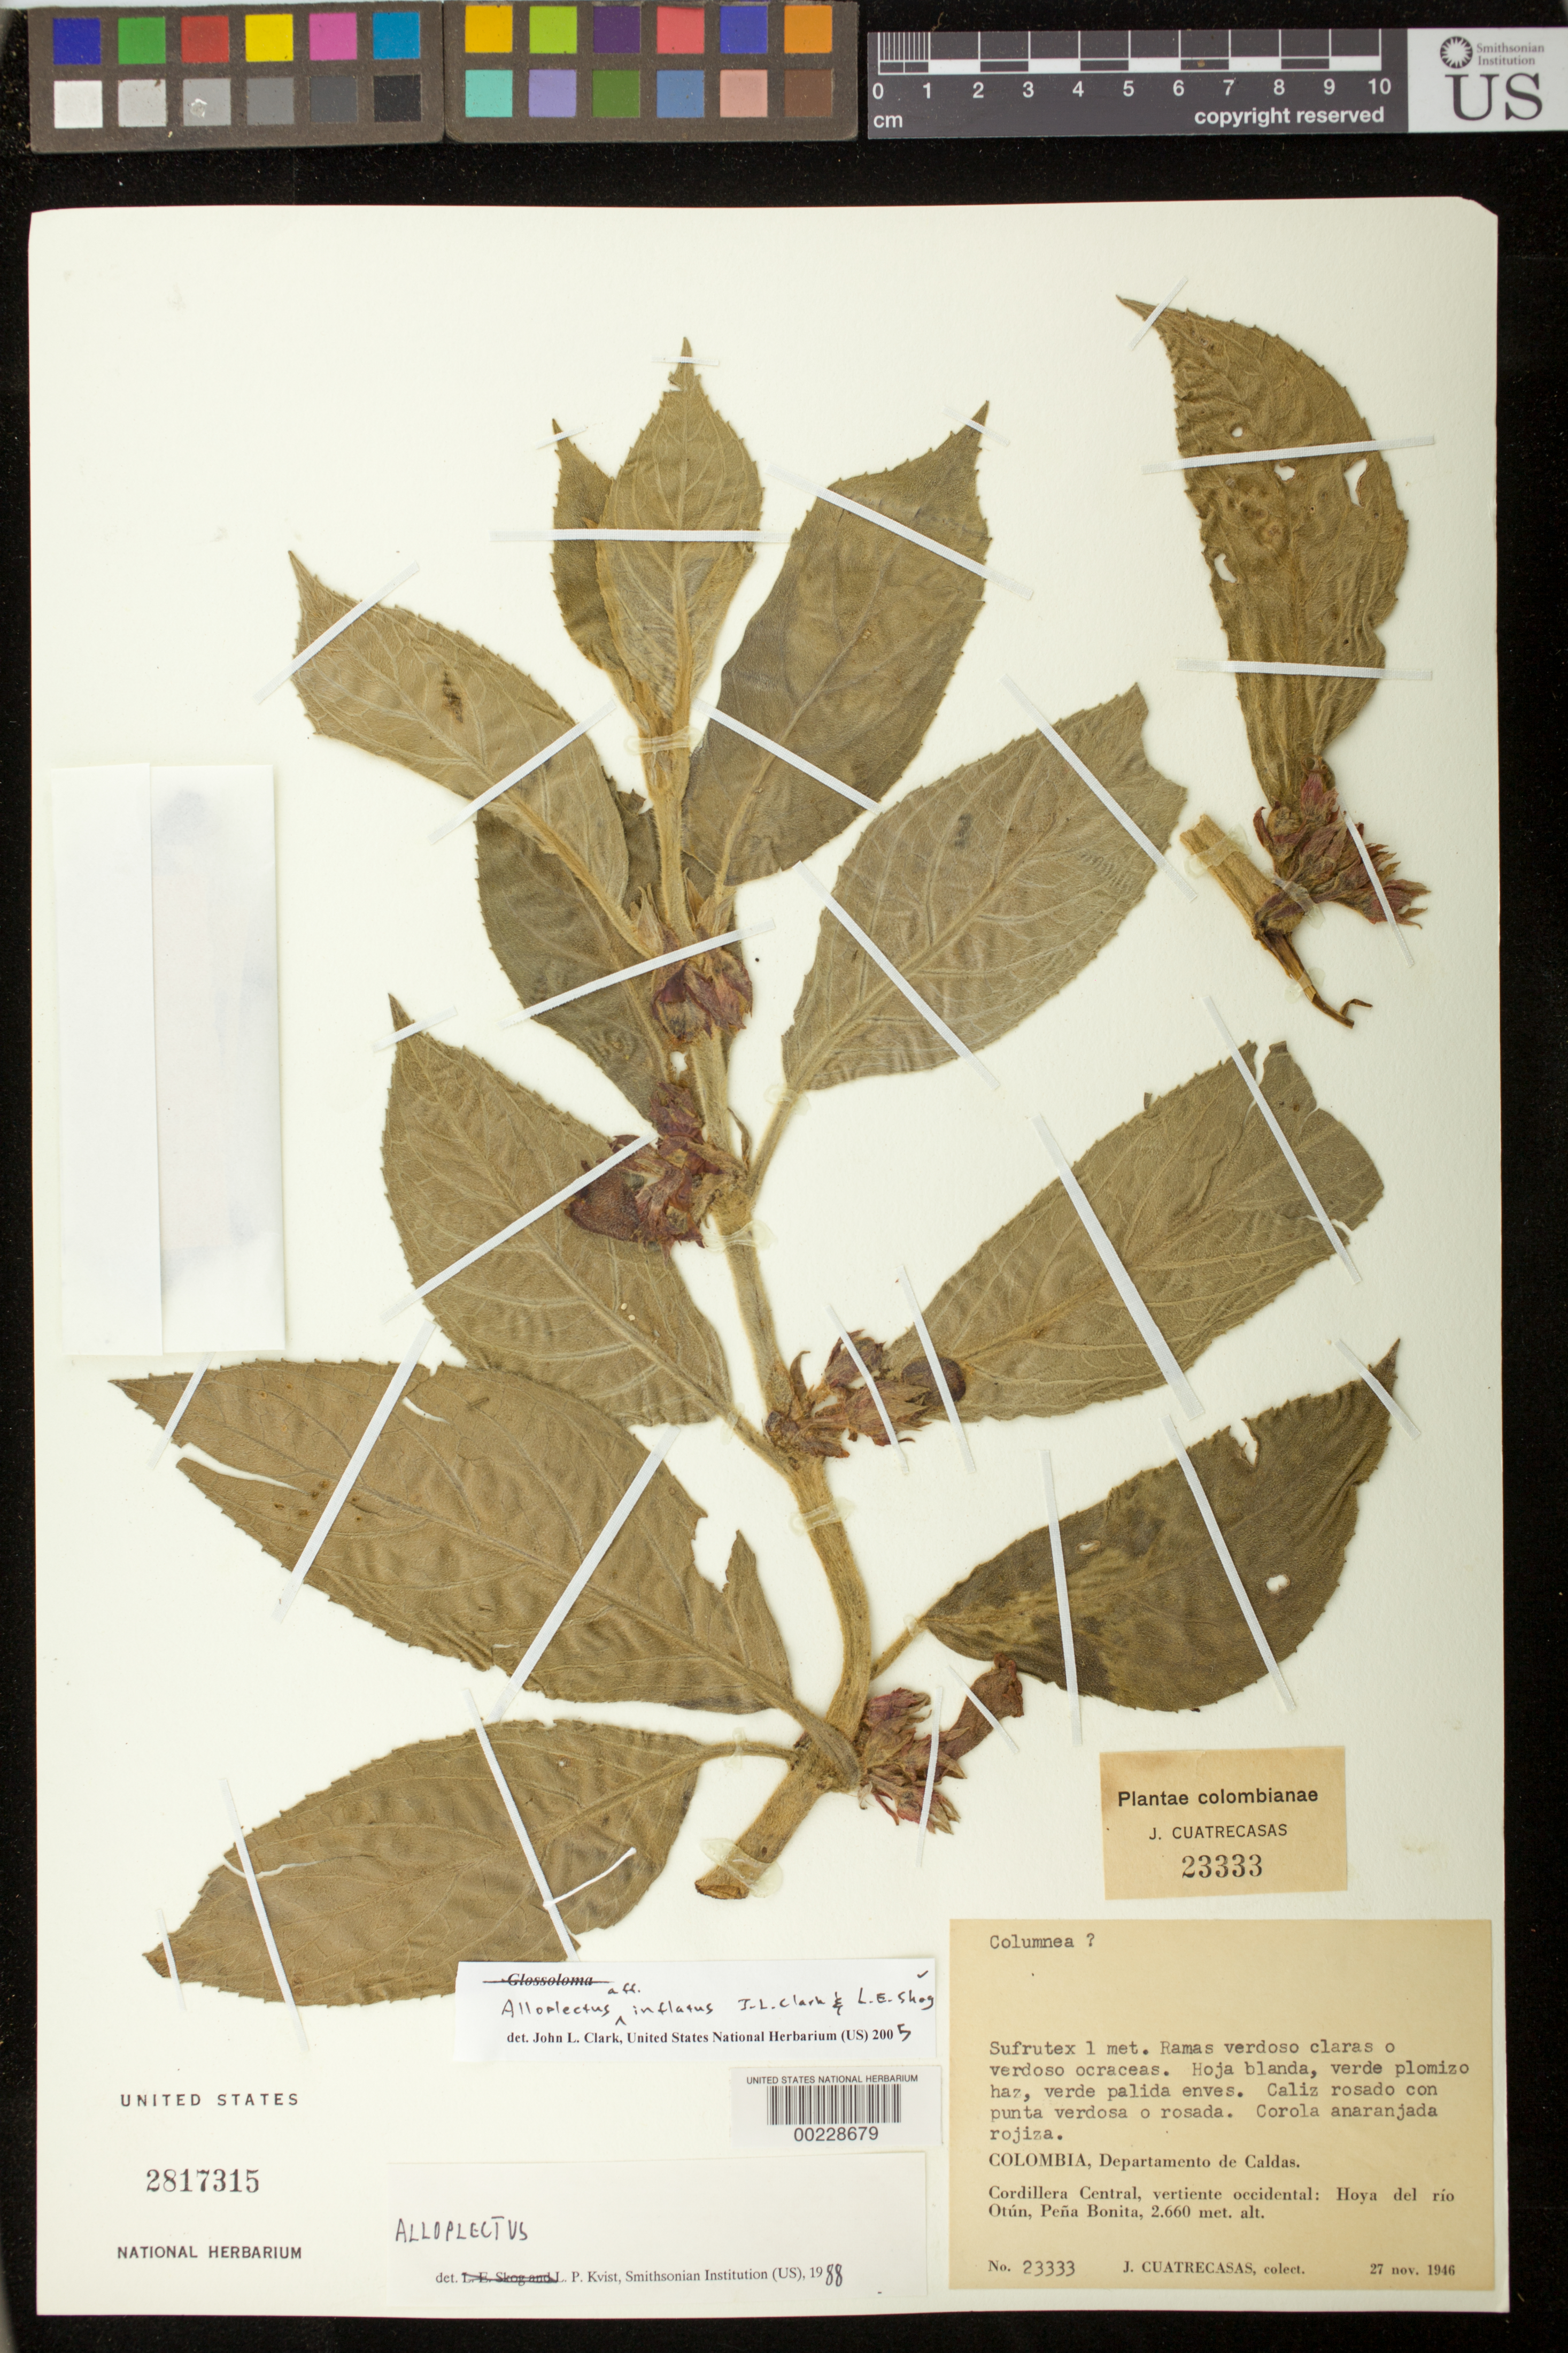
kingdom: Plantae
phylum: Tracheophyta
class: Magnoliopsida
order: Lamiales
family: Gesneriaceae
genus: Alloplectus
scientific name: Alloplectus inflatus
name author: J.L. Clark & L.E. Skog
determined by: Clark, J. L., (SEL), The Marie Selby Botanical Garden (UNITED STATES)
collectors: J. Cuatrecasas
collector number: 23333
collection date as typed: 27 Nov 1946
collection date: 1946-11-27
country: Colombia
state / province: Caldas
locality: Cordillera Central, vertiente occidental: Hoya del Rio Otún, Peña Bonita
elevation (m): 2660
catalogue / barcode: US 2817315